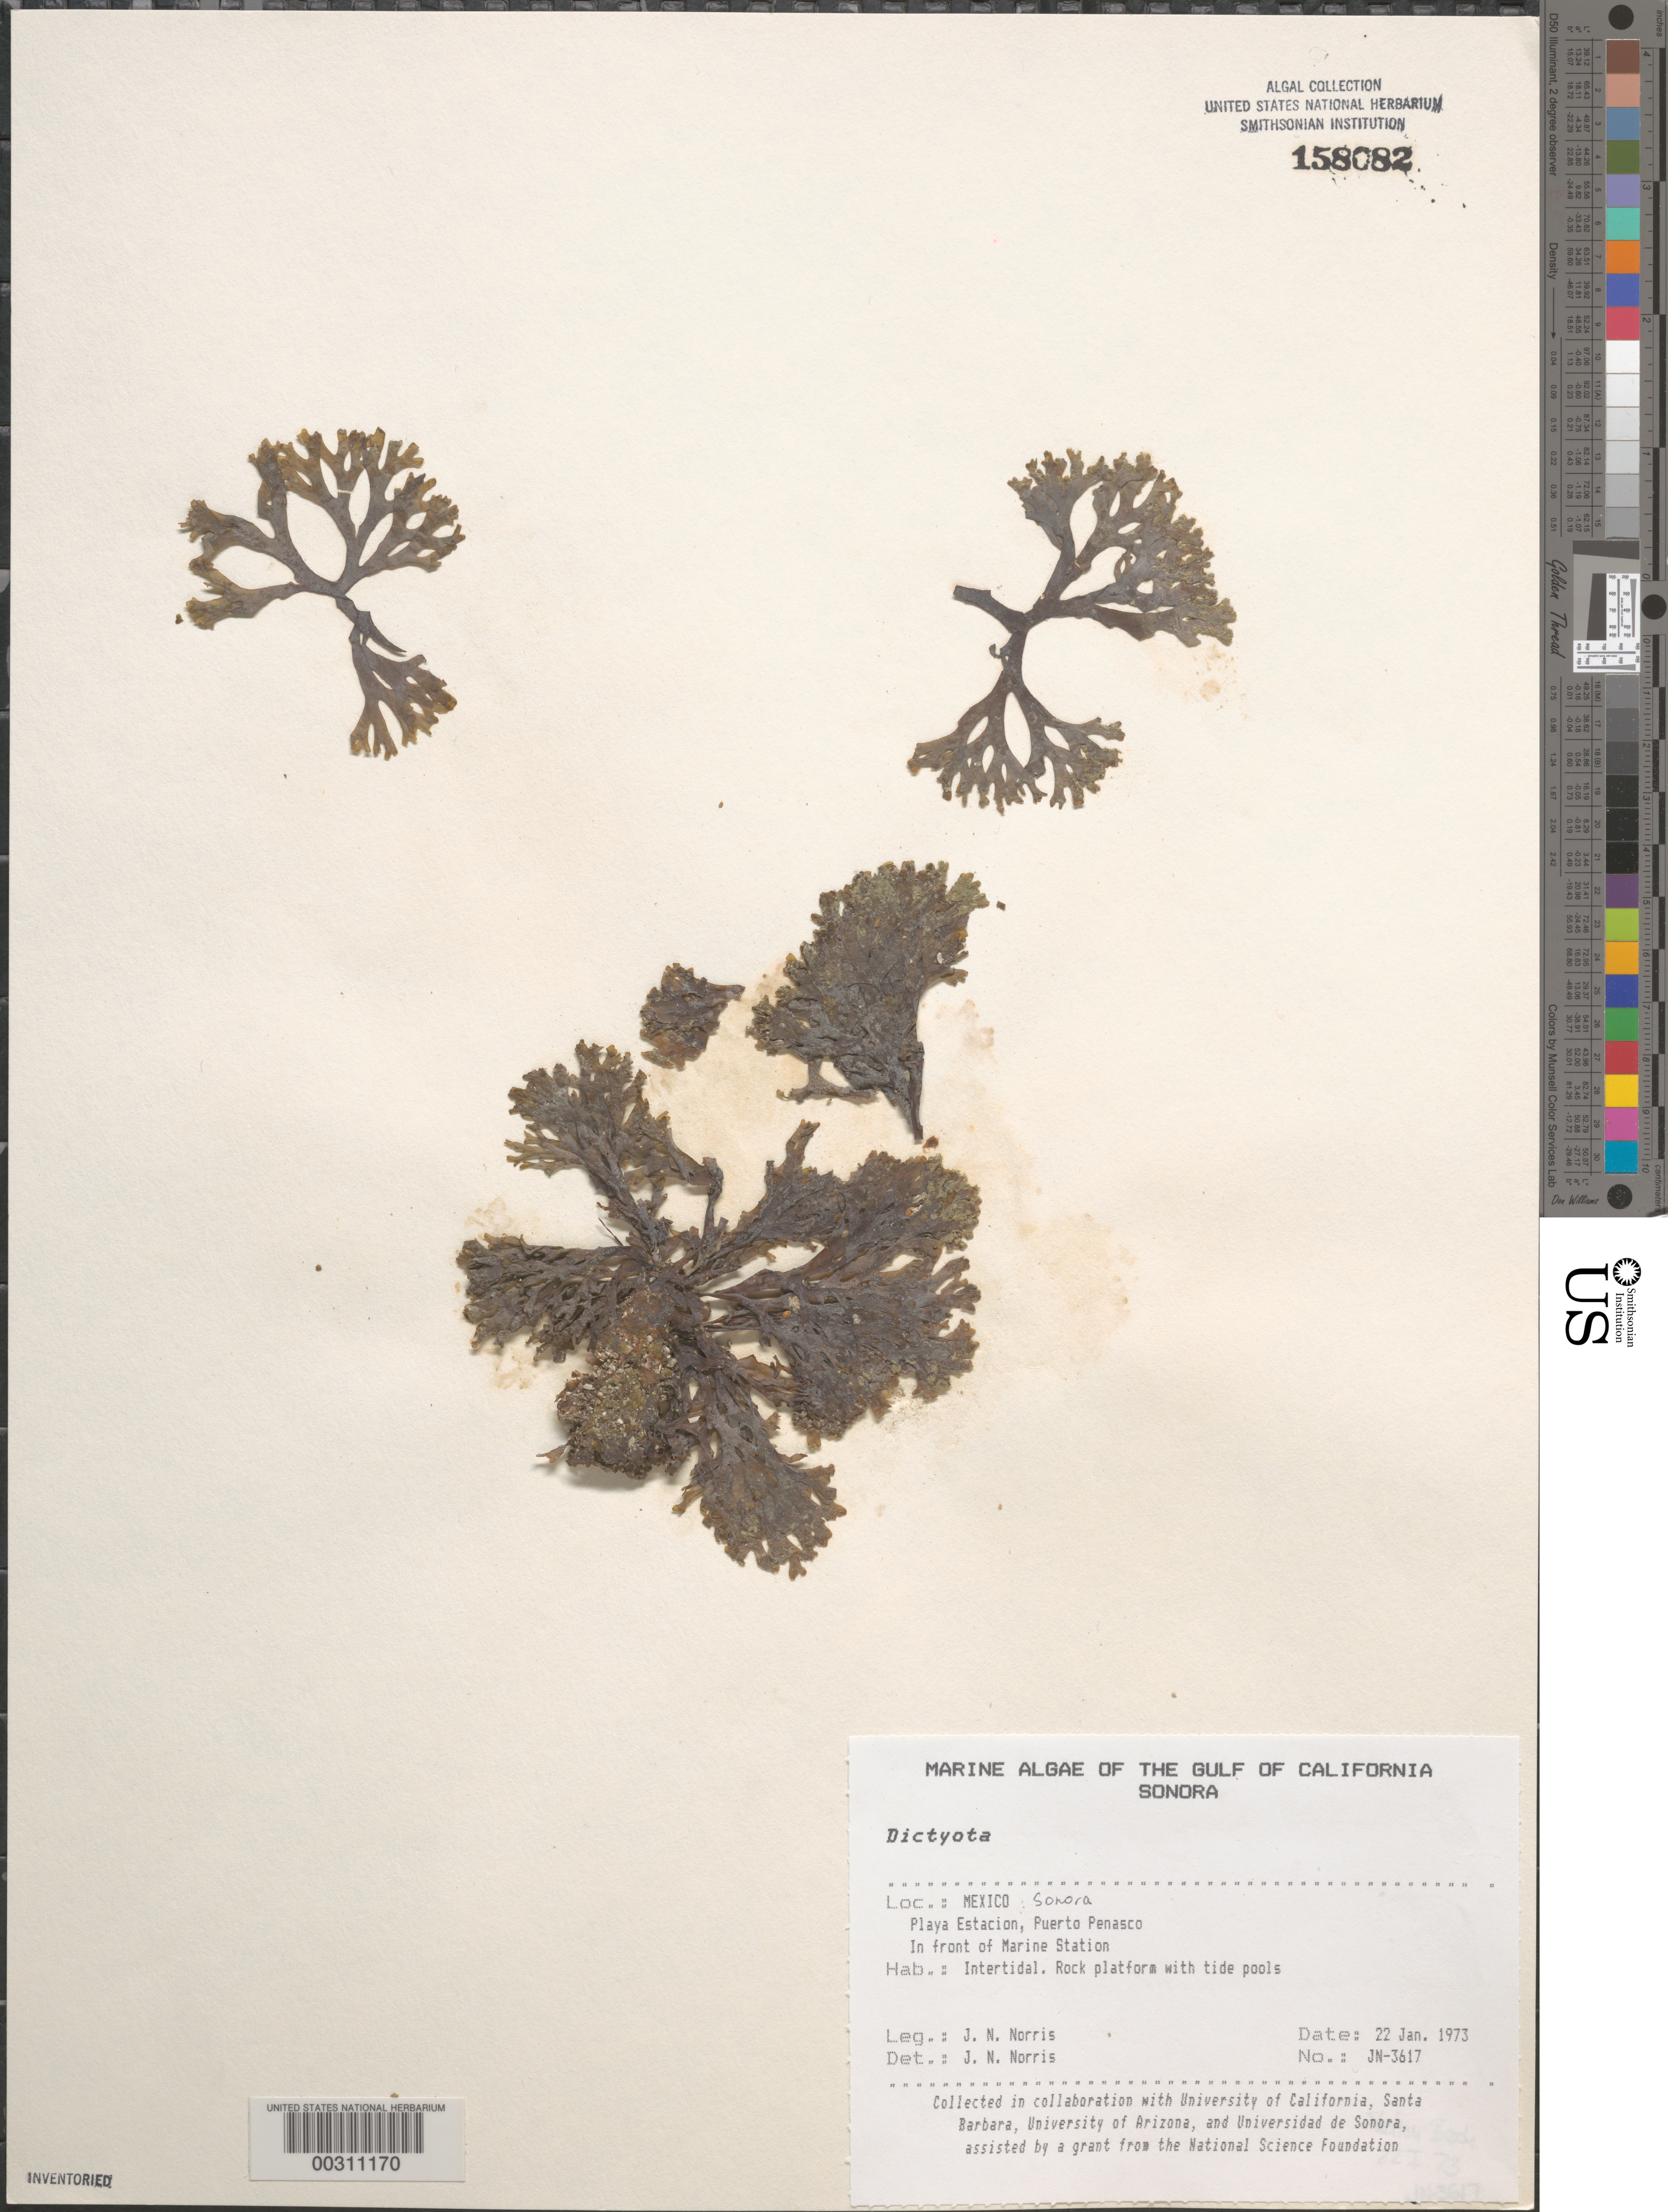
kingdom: Chromista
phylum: Ochrophyta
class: Phaeophyceae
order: Dictyotales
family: Dictyotaceae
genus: Dictyota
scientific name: Dictyota sp.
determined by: Norris, James N.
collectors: J. N. Norris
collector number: JN-3617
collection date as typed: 22 Jan 1973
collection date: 1973-01-22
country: Mexico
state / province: Sonora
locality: Playa Estacion, Puerto Penasco, marine laboratory shore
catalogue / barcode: US 158082